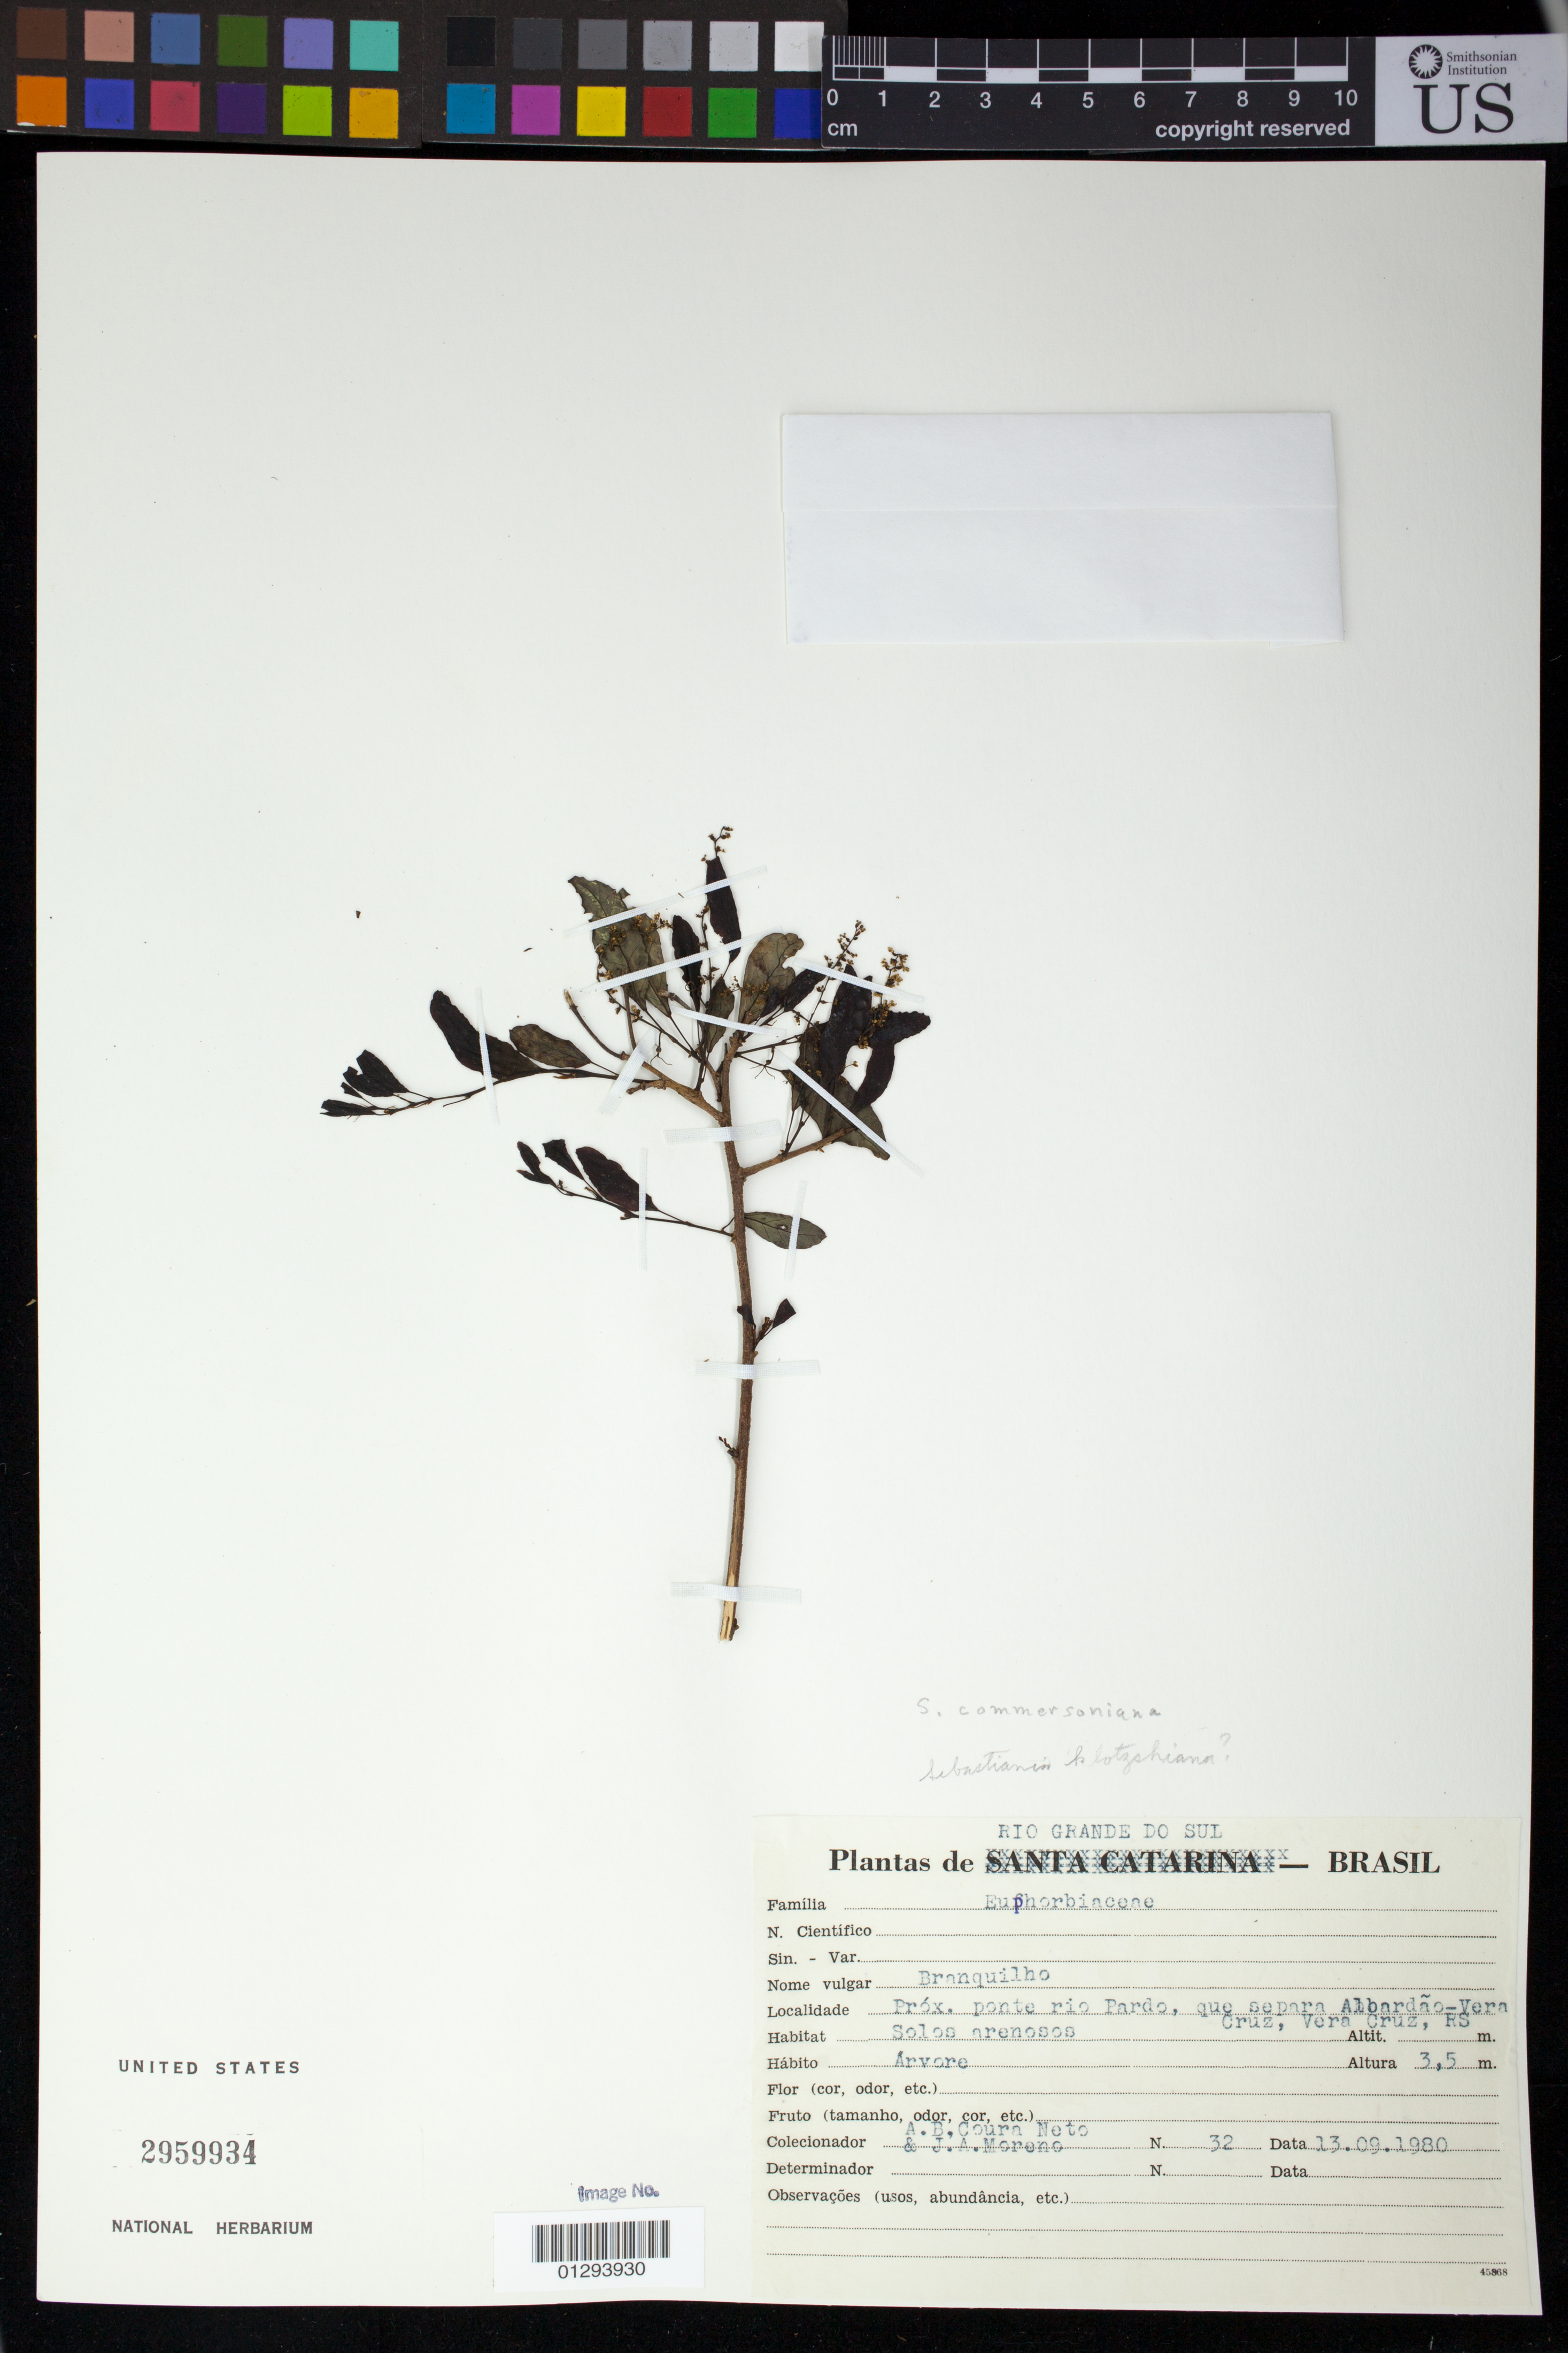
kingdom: Plantae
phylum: Tracheophyta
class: Magnoliopsida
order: Malpighiales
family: Euphorbiaceae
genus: Sebastiania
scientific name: Sebastiania commersoniana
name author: (Baill.) L.B. Sm. & Downs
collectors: A. Coura Neto & J. Moreno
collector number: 32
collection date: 1980-09-13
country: Brazil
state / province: Rio Grande do Sul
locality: Prox. ponte rio Parado, que separa Albardao-Vera Cruz, Vera Cruz, RS.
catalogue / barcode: US 2959934